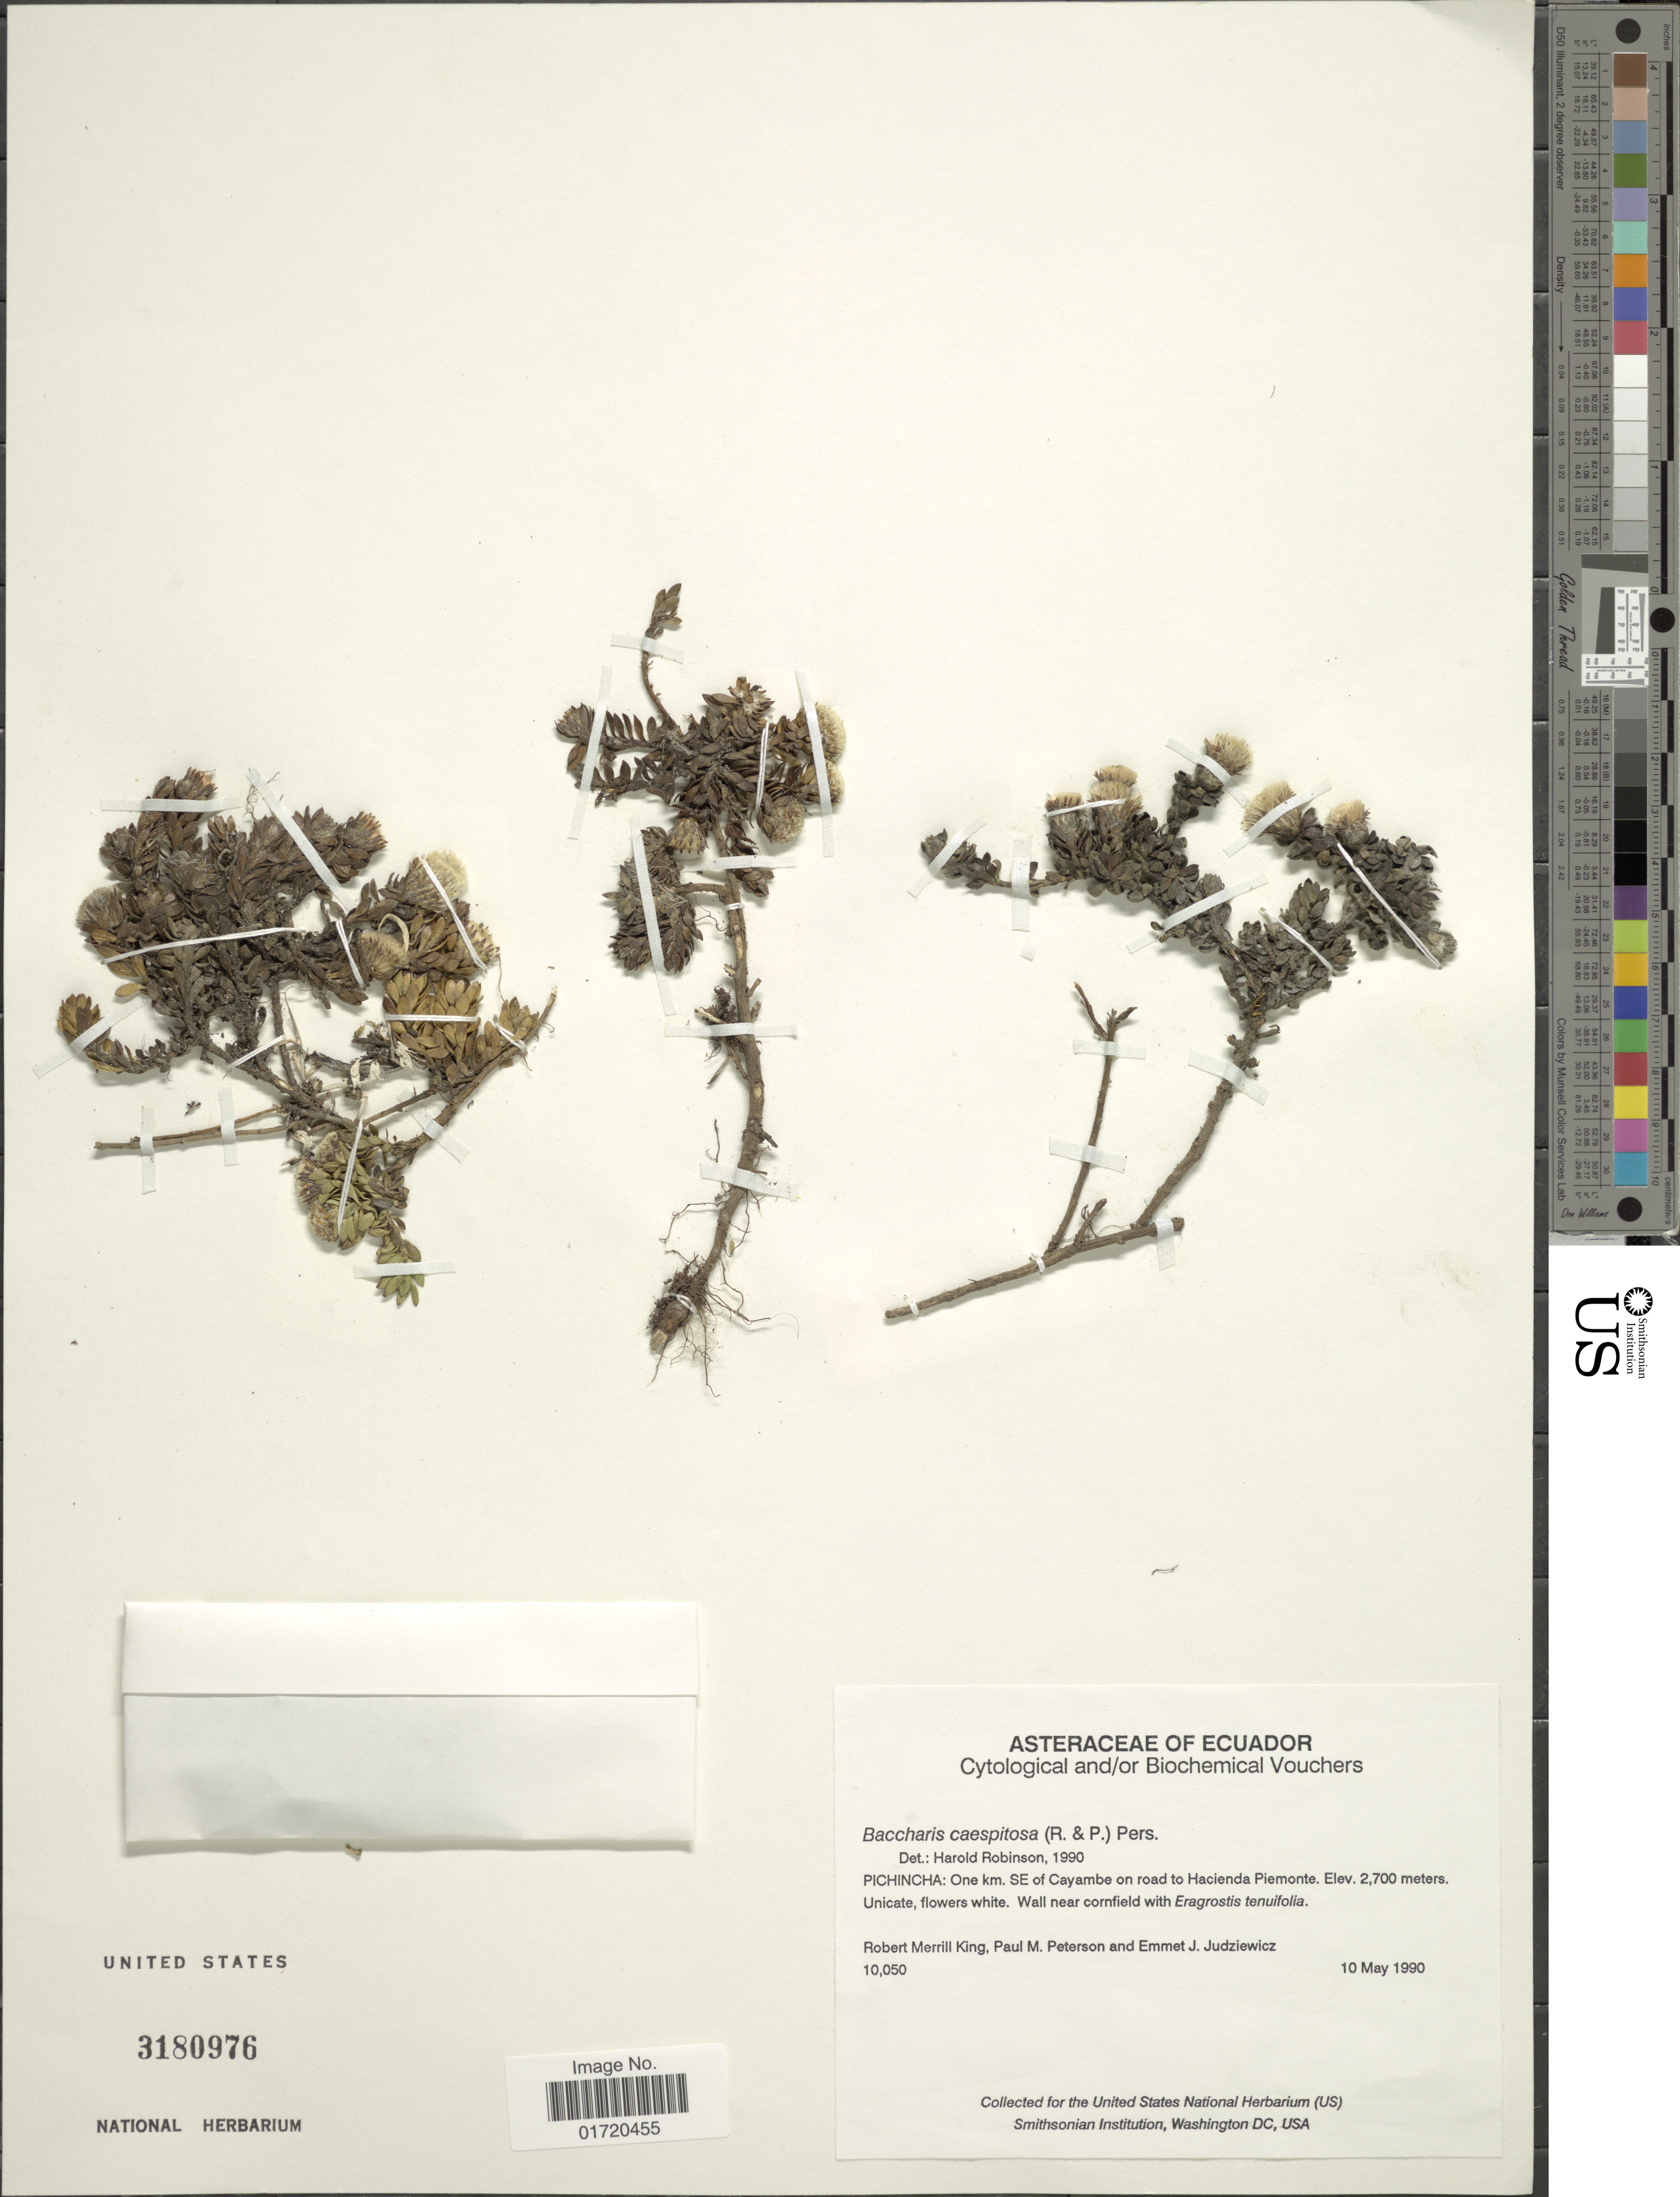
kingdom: Plantae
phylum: Tracheophyta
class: Magnoliopsida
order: Asterales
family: Asteraceae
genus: Baccharis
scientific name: Baccharis caespitosa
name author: (Ruiz & Pav.) Pers.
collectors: R. M. King, P. M. Peterson & E. J. Judziewicz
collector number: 10050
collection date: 1990-05-10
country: Ecuador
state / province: Pichincha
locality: One km. SE of Cayambe on road to Hacienda Piemonte.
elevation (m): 2700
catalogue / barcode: US 3180976